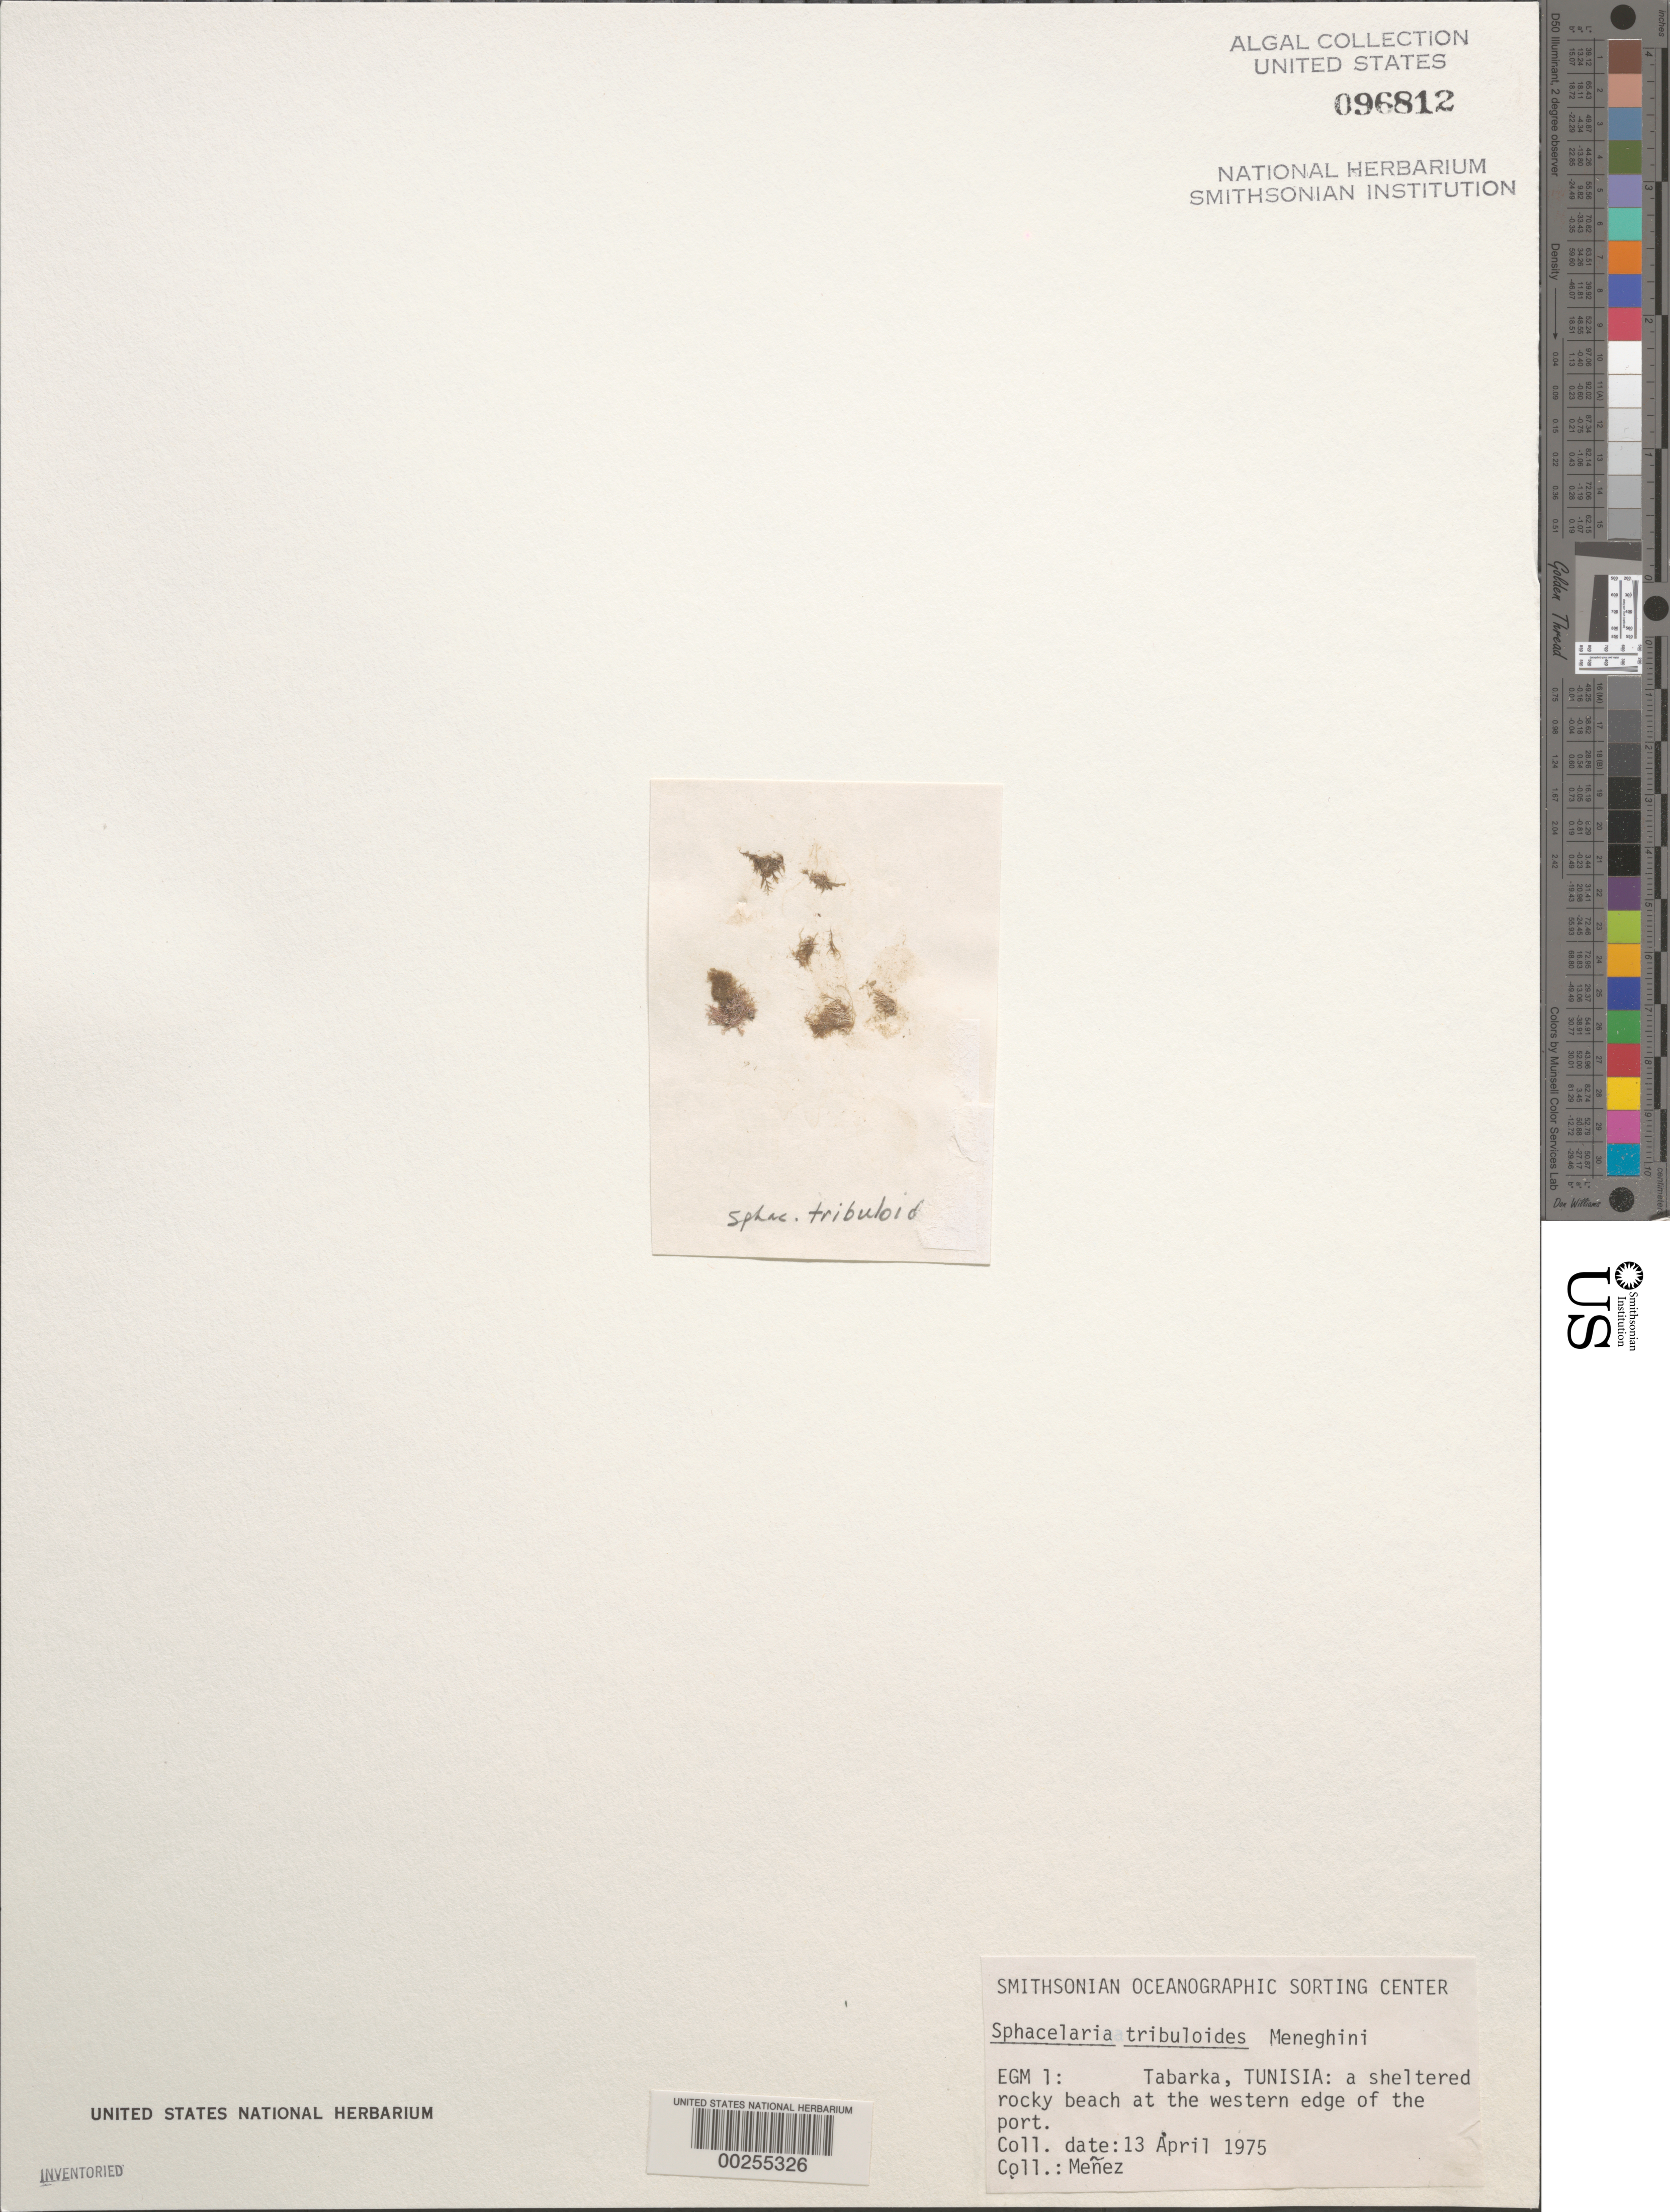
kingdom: Chromista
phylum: Ochrophyta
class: Phaeophyceae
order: Sphacelariales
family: Sphacelariaceae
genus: Sphacelaria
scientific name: Sphacelaria tribuloides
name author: Menegh.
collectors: Meñez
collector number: EGM 1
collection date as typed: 13 Apr 1975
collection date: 1975-04-13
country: Tunisia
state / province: Jendouba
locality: Tabarka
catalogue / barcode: US 96812